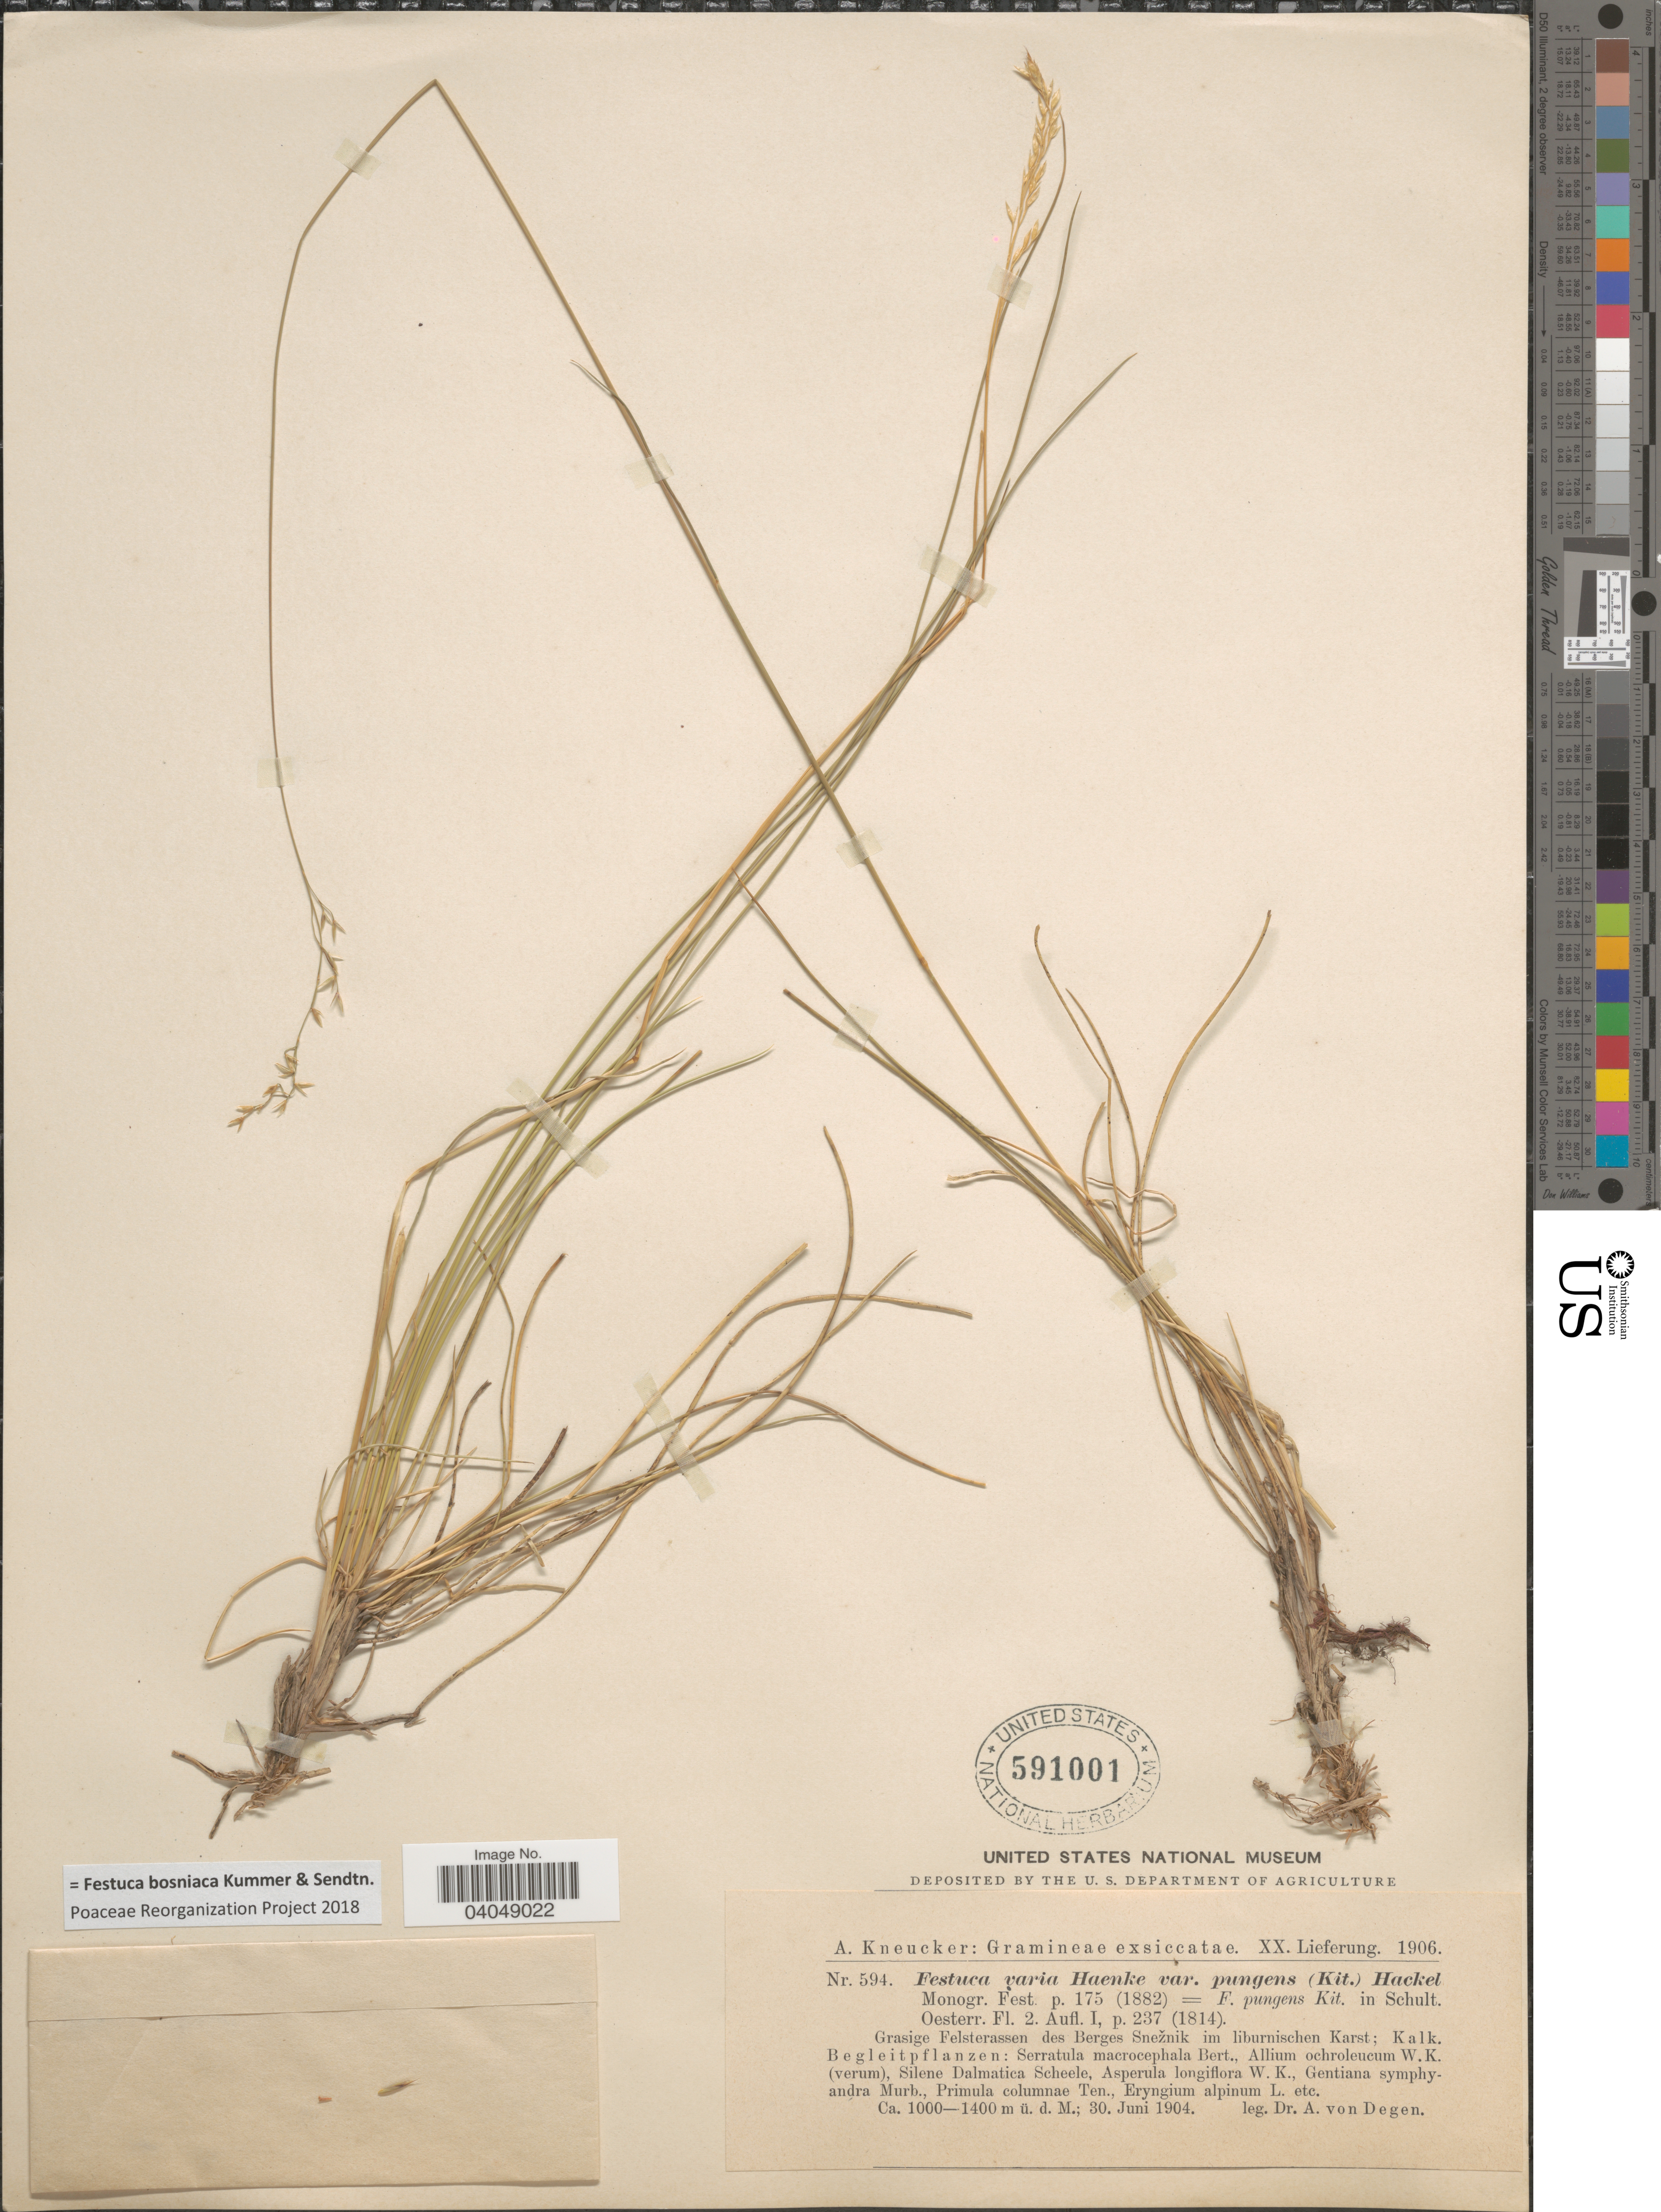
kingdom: Plantae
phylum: Tracheophyta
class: Liliopsida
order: Poales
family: Poaceae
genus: Festuca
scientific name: Festuca bosniaca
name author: Kummer & Sendtn.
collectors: A. von Degen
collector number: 594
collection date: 1904-06-30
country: Slovenia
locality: Grasige Felsterassen des Berges Snežik im liburnischen Karst; Kalk.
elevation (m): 1000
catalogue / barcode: US 591001